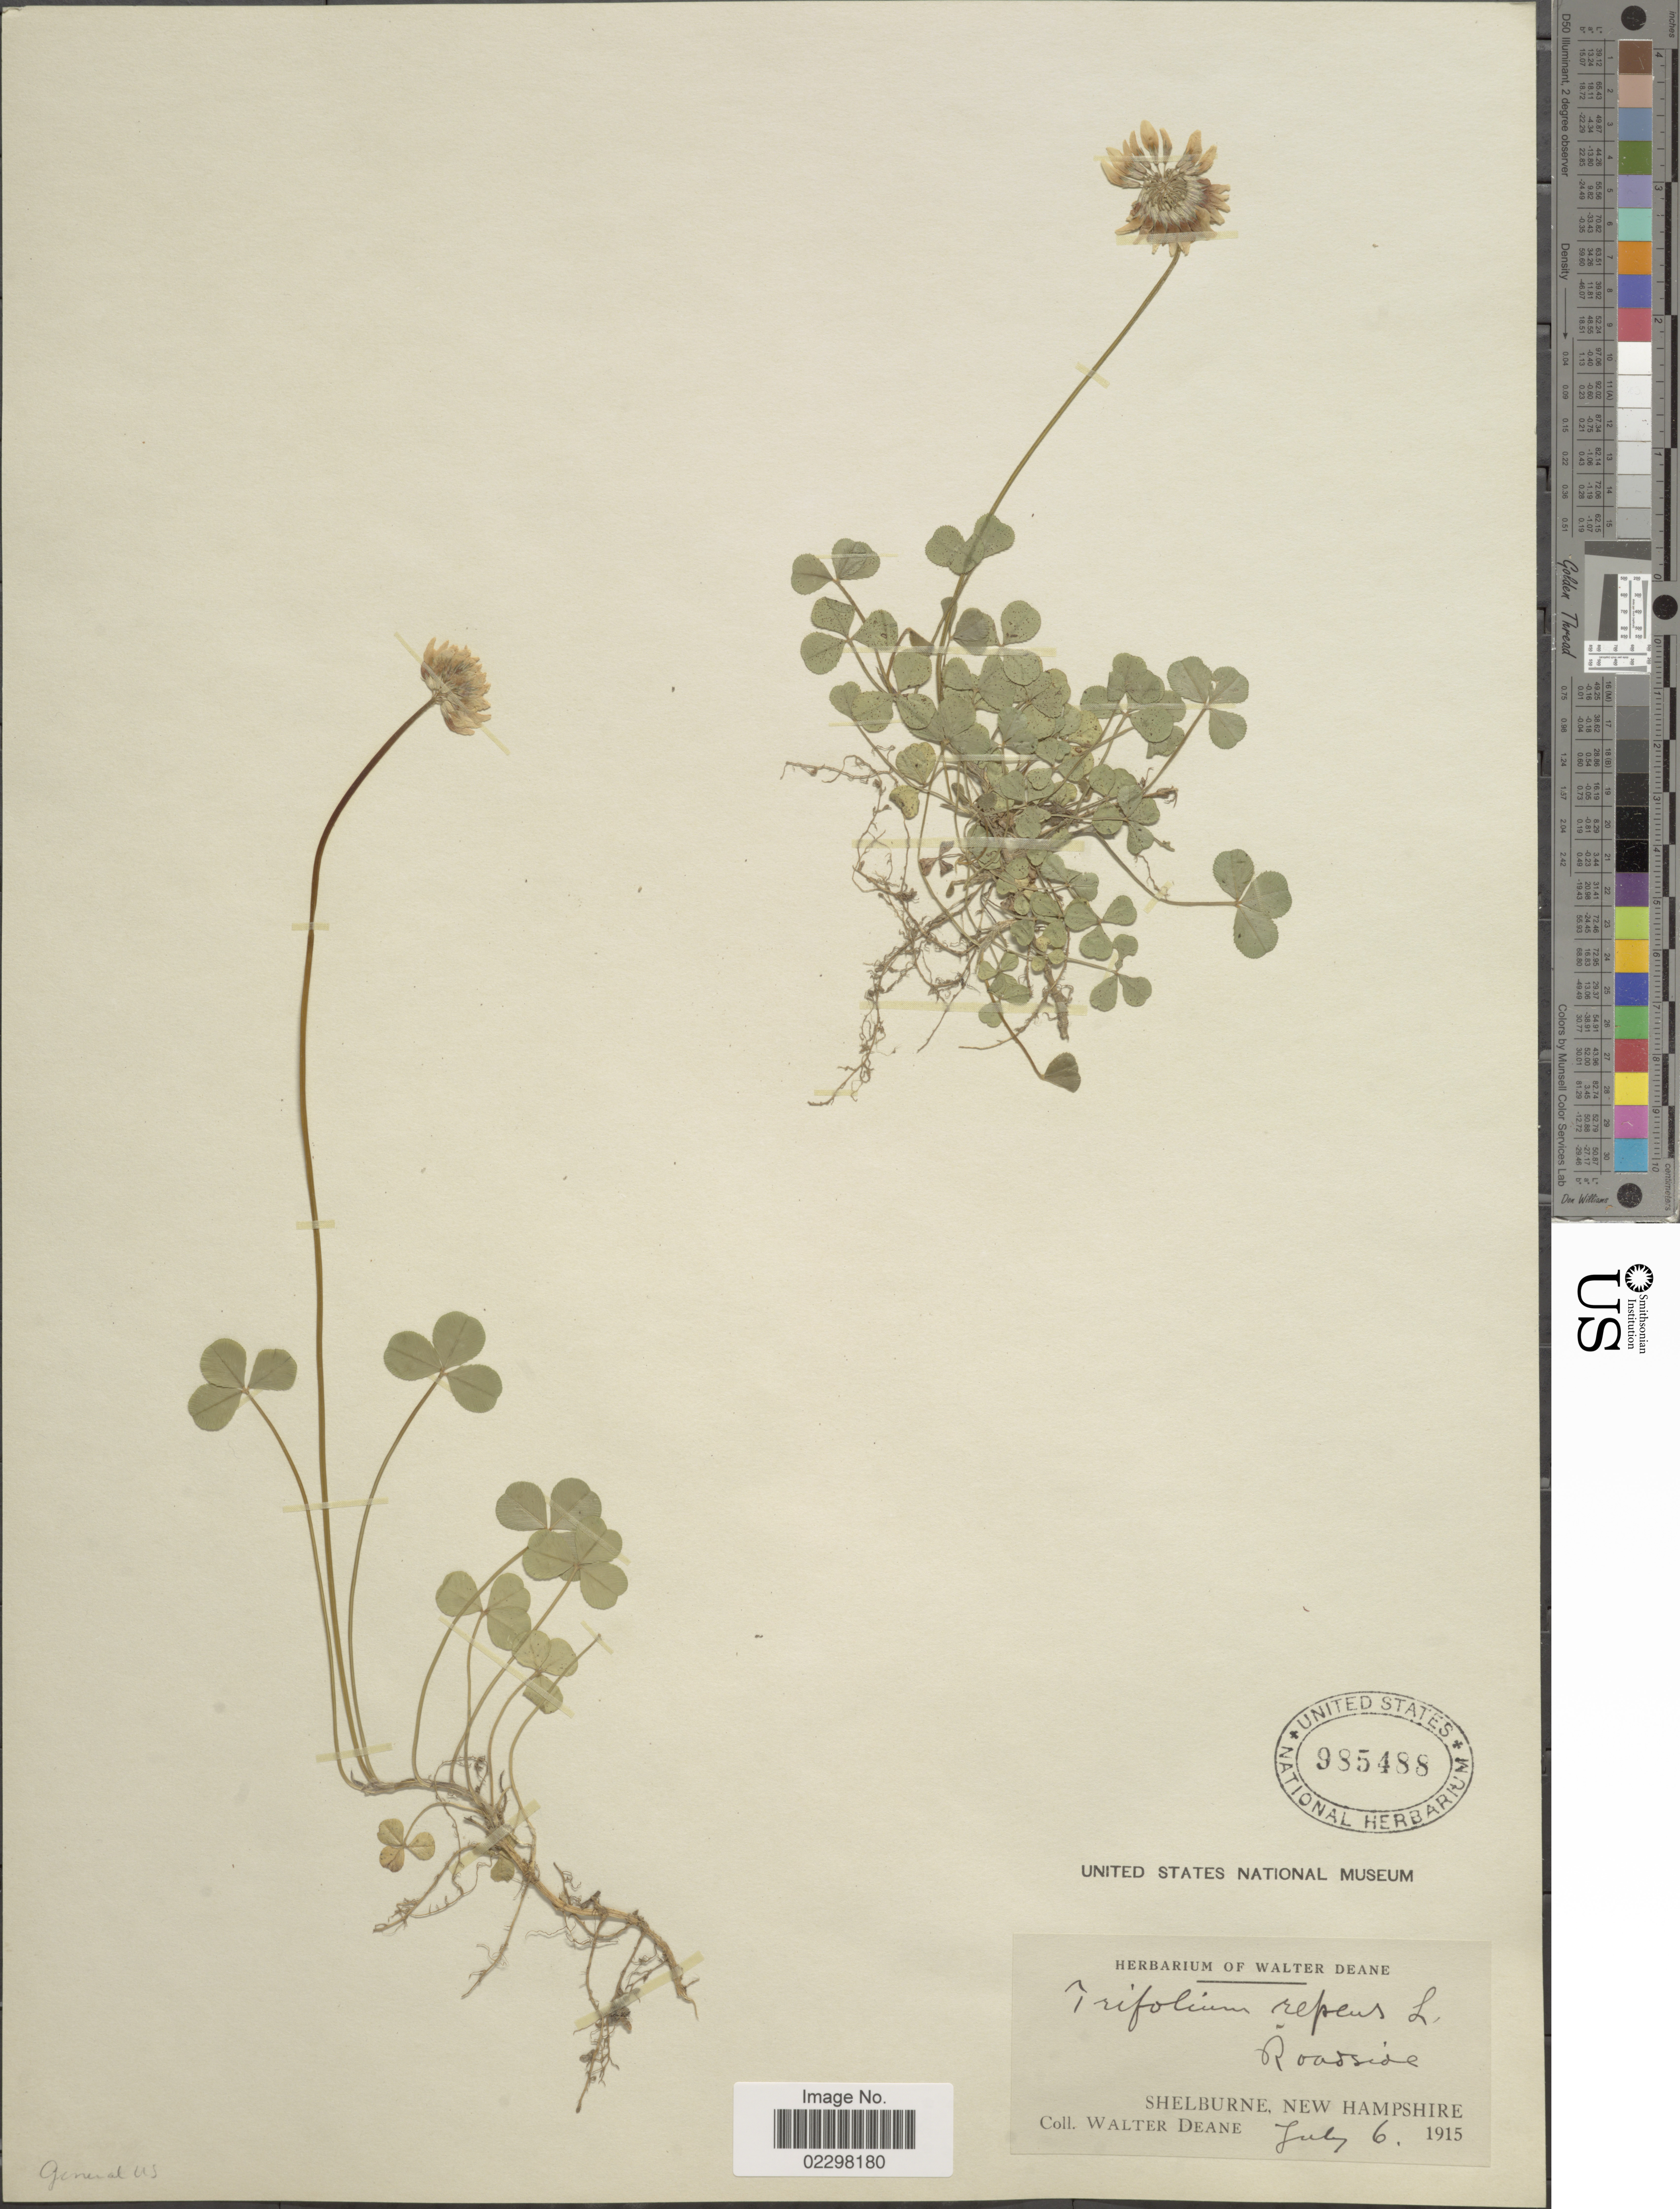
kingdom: Plantae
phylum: Tracheophyta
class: Magnoliopsida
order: Fabales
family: Fabaceae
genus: Trifolium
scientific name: Trifolium repens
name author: L.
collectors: W. Deane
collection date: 1915-07-06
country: United States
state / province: New Hampshire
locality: Shelburne, roadside.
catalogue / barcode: US 985488